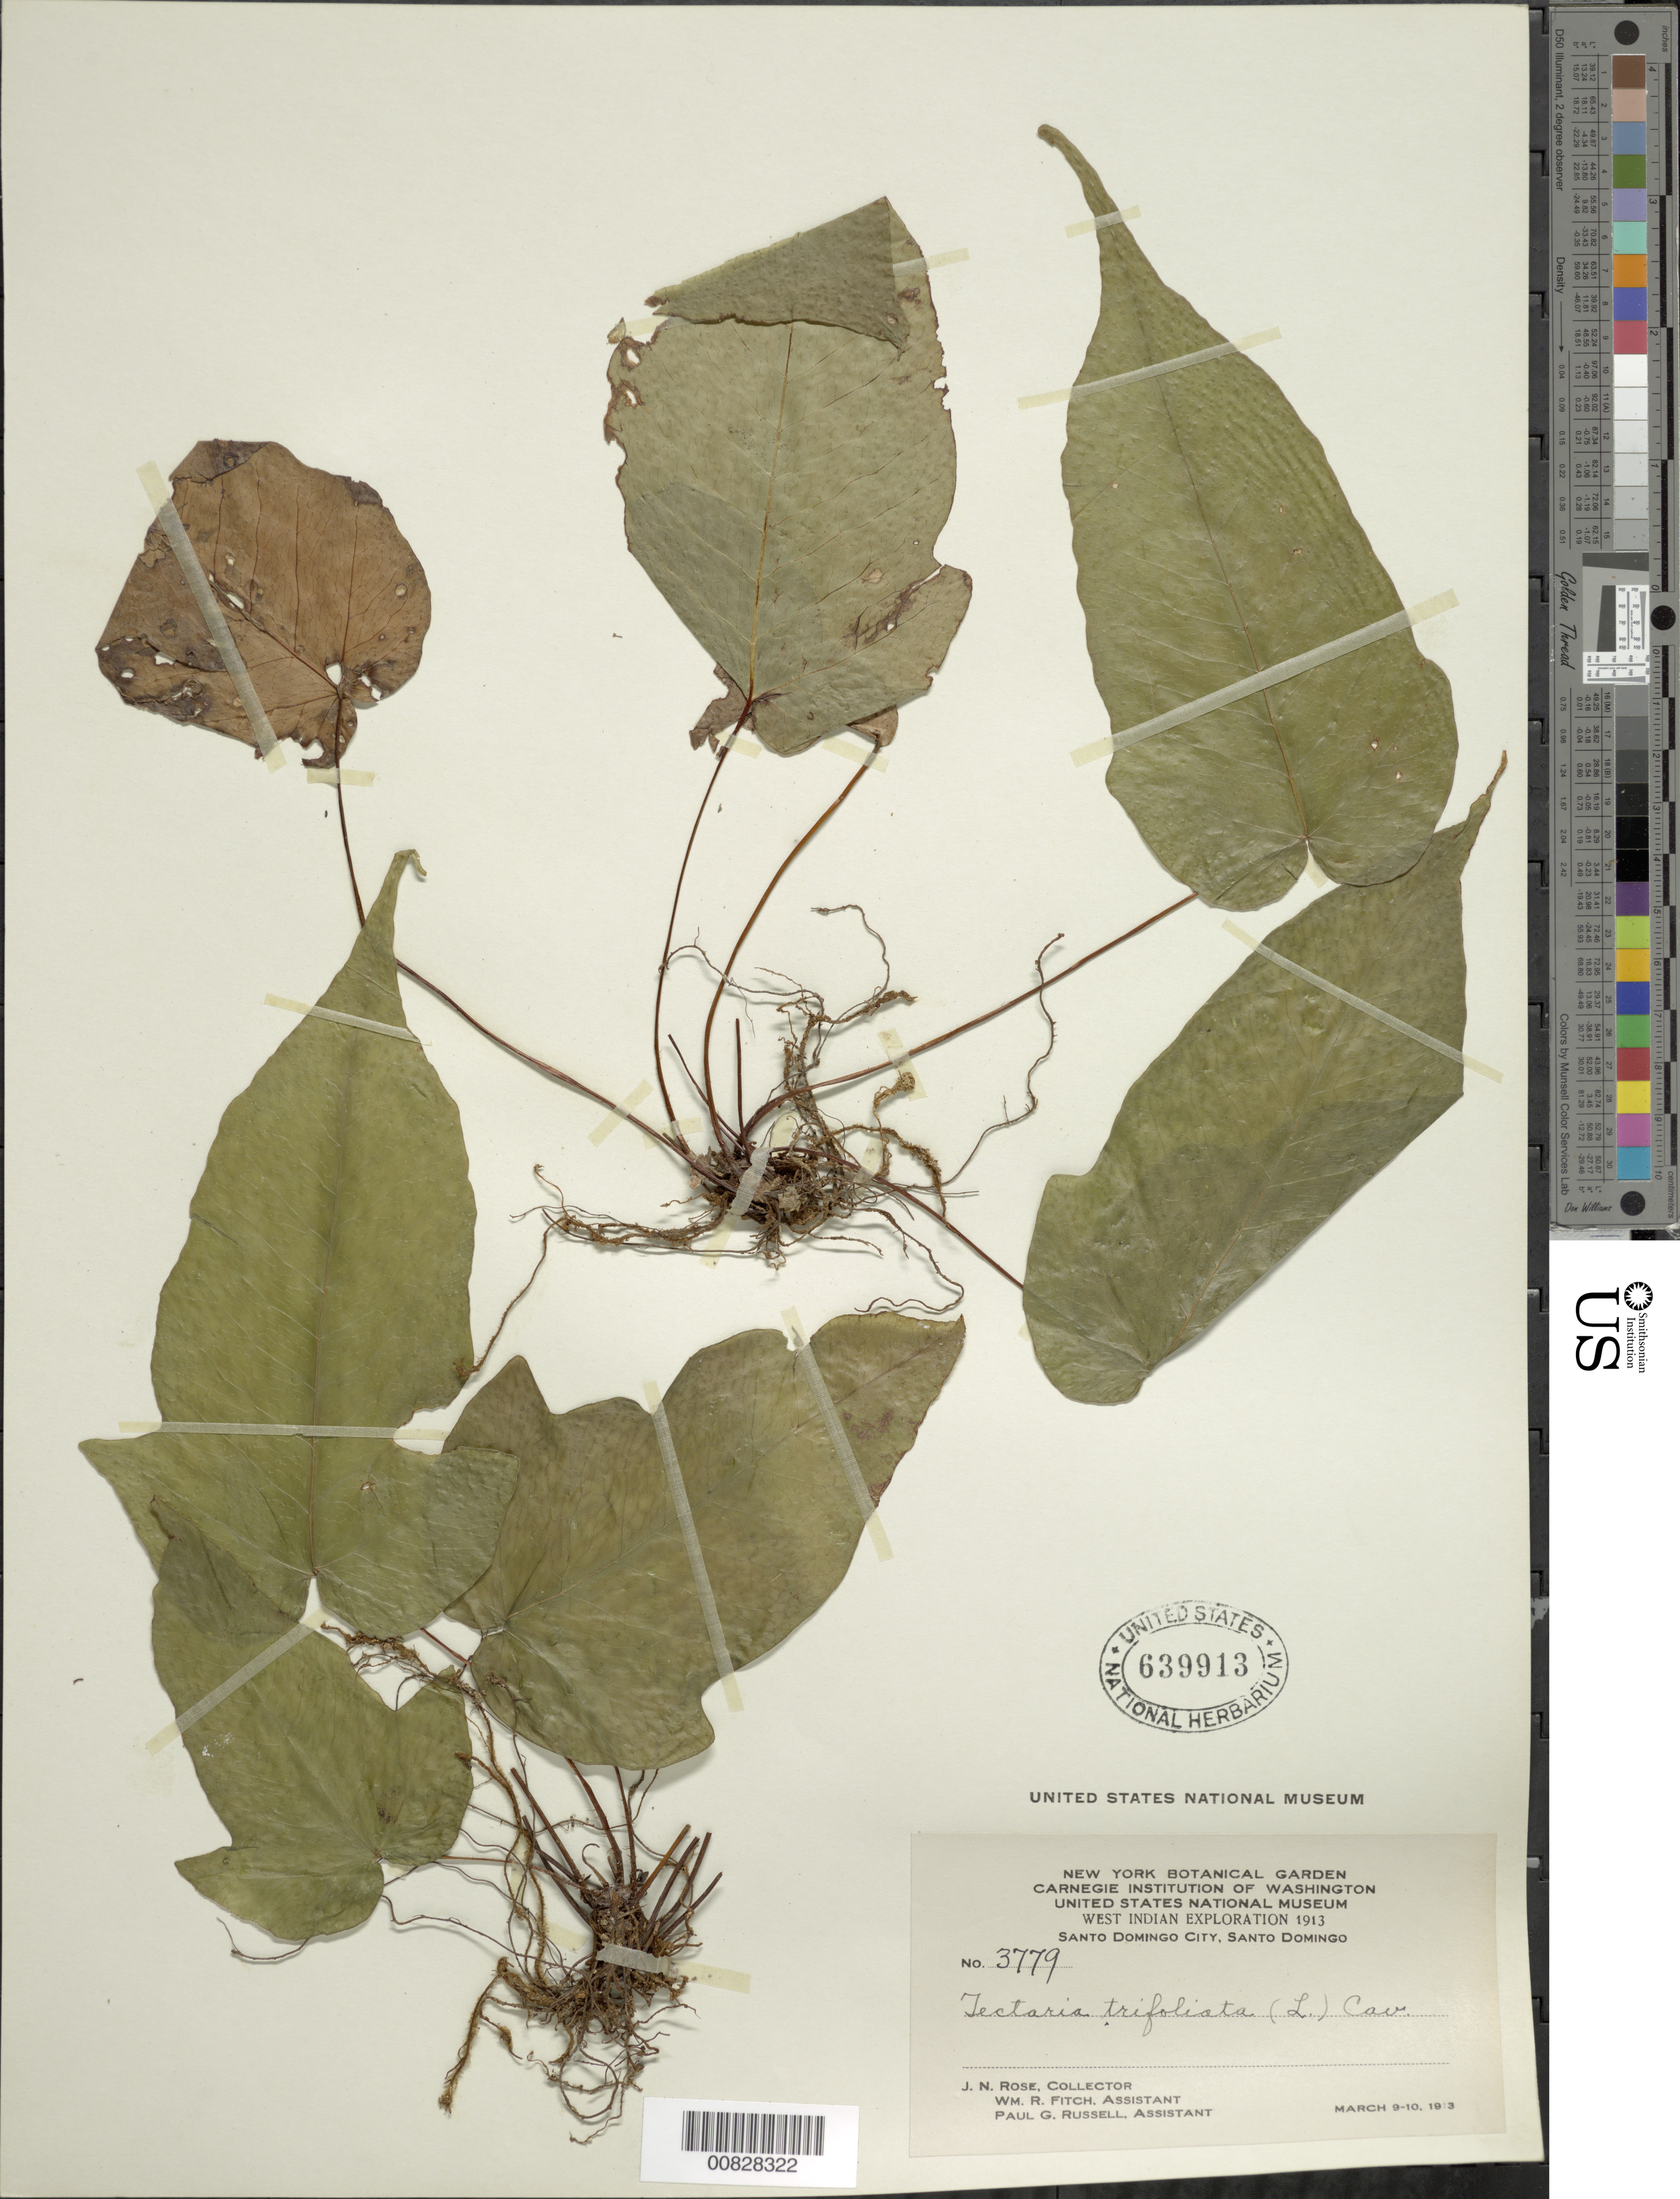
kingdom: Plantae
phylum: Tracheophyta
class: Polypodiopsida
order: Polypodiales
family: Tectariaceae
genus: Tectaria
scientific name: Tectaria trifoliata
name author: (L.) Cav.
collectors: J. N. Rose, W. R. Fitch & P. G. Russell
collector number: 3779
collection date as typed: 09 Mar 1913 to 10 Mar 1913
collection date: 1913-03-09/1913-03-10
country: Dominican Republic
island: Hispaniola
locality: Santo Domingo City.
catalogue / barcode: US 639913